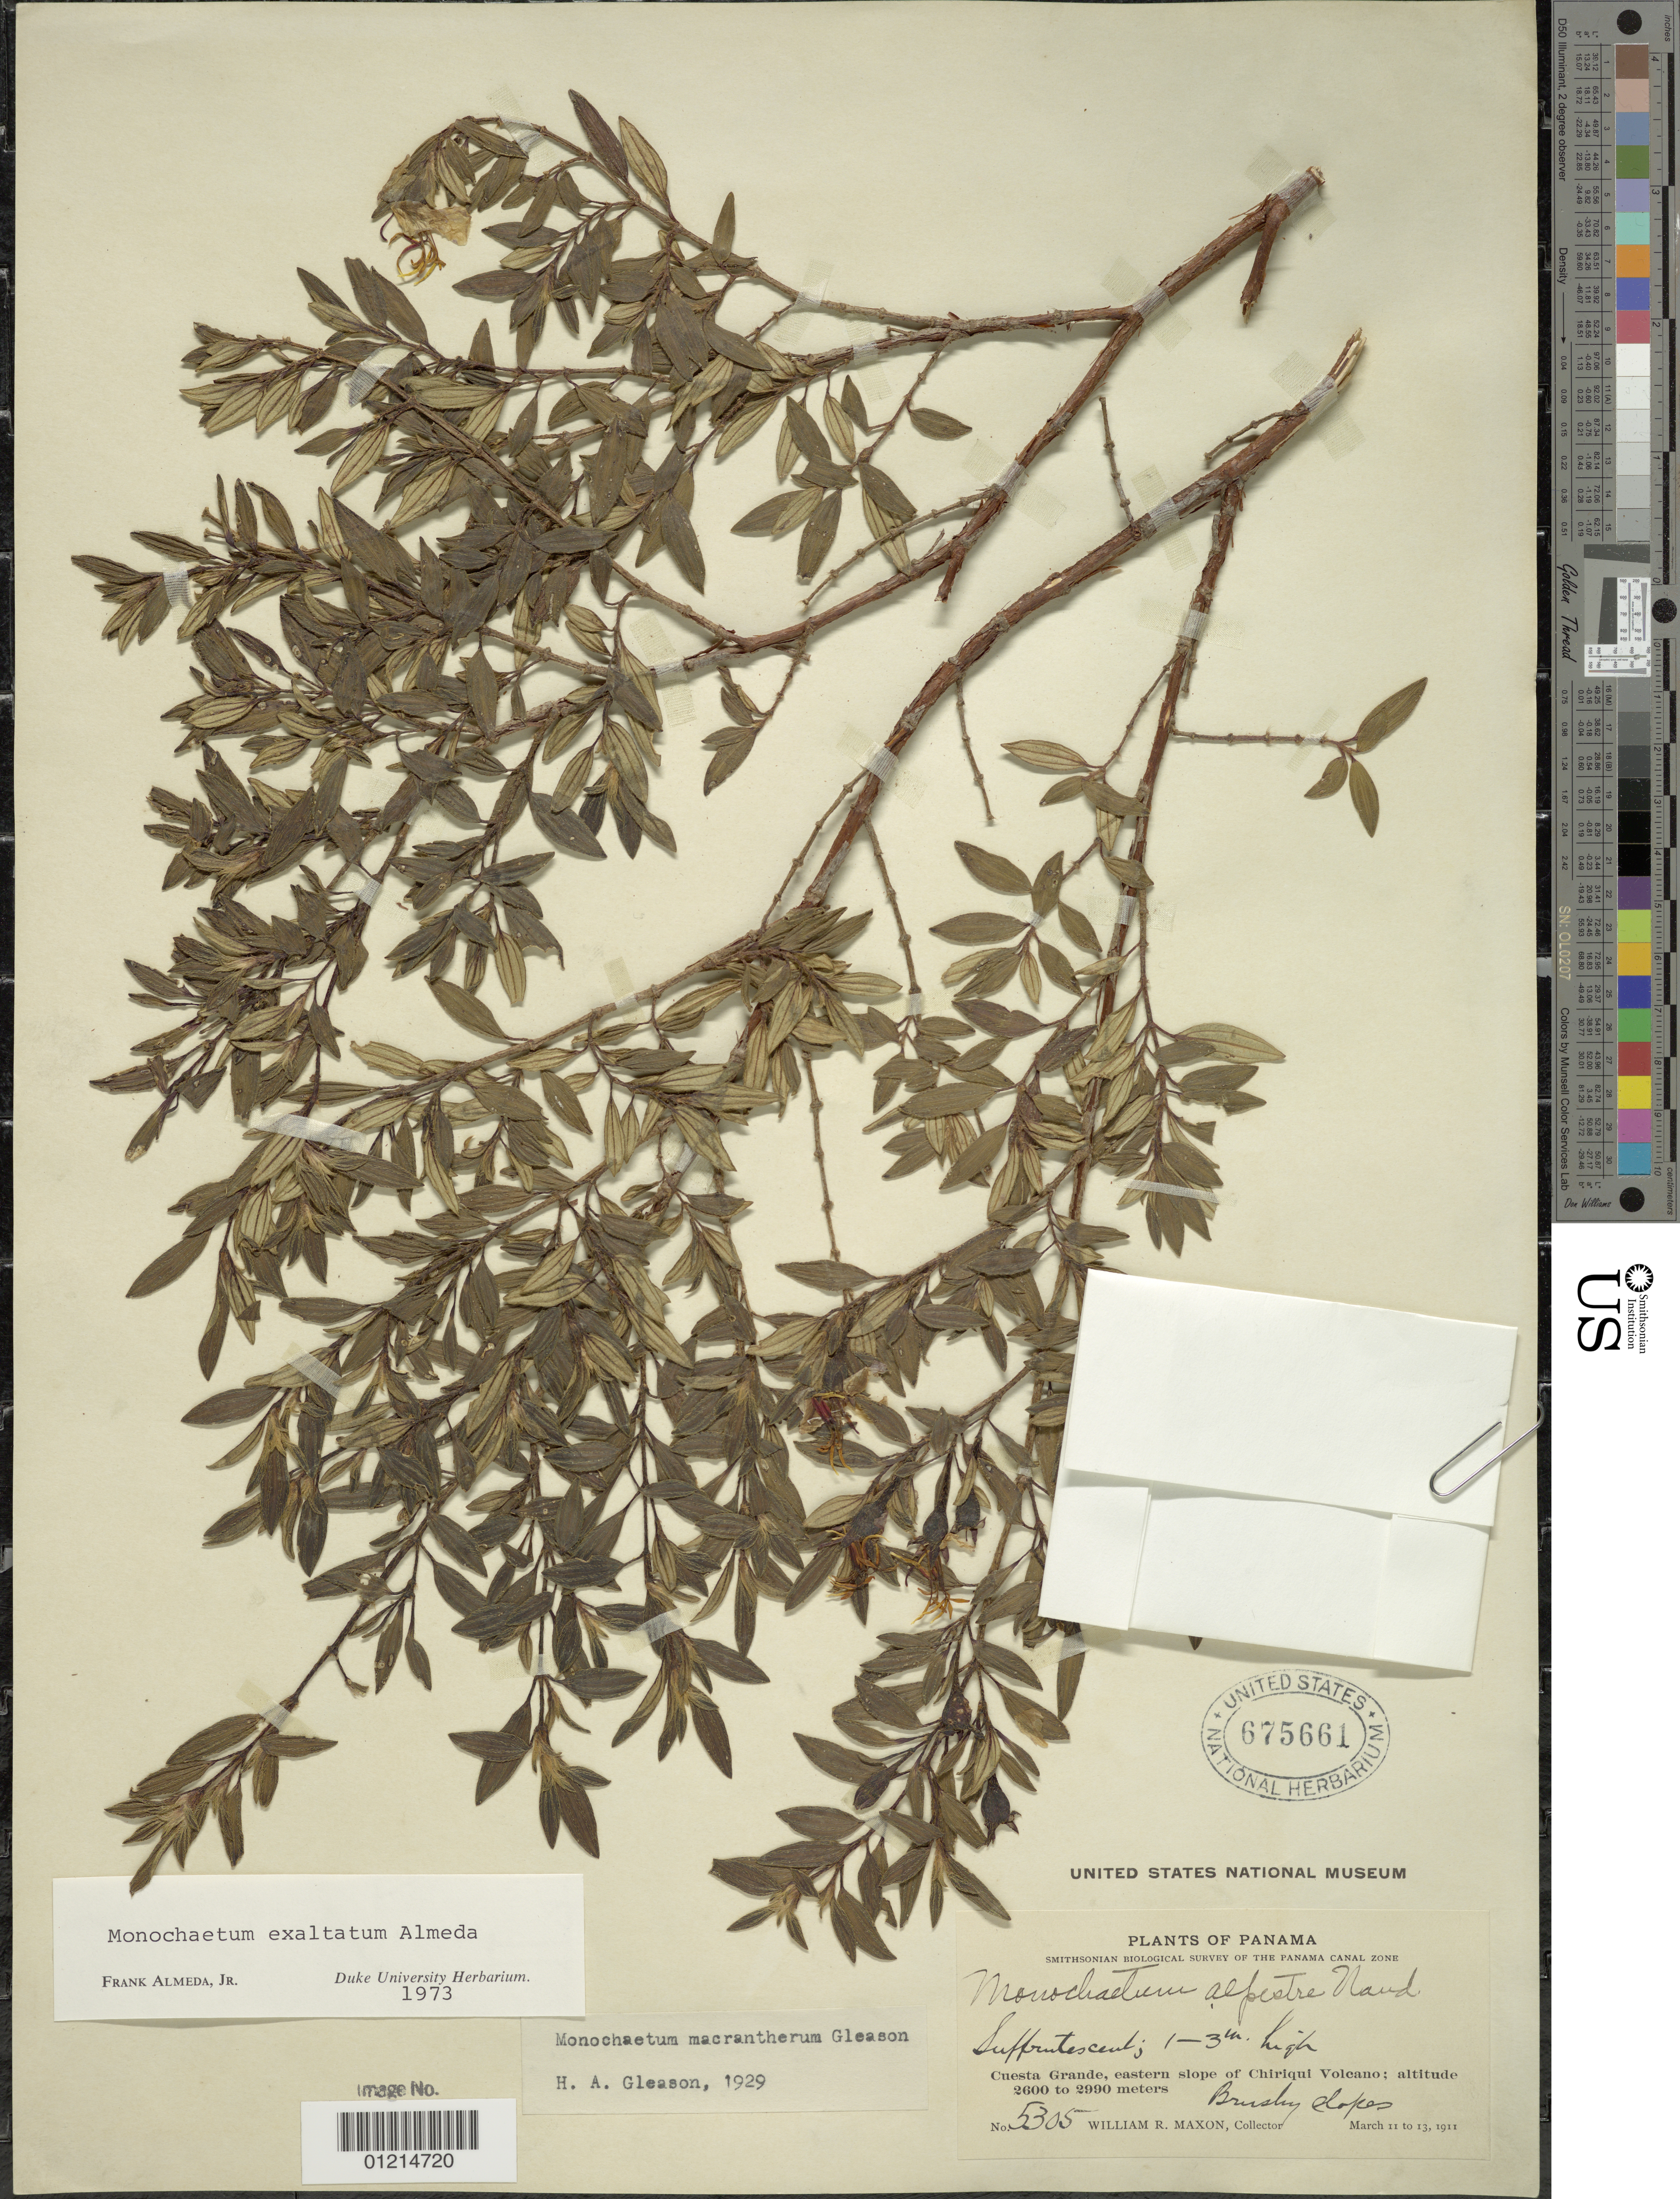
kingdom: Plantae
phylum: Tracheophyta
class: Magnoliopsida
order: Myrtales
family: Melastomataceae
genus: Monochaetum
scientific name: Monochaetum exaltatum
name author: Almeda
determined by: Almeda, F.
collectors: W. R. Maxon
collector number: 5305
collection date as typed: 11 Mar 1911 to 13 Mar 1911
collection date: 1911-03-11/1911-03-13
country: Panama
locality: Cuesta Grande, eastern slope of Chiriqui Volcano.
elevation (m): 2600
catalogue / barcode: US 675661